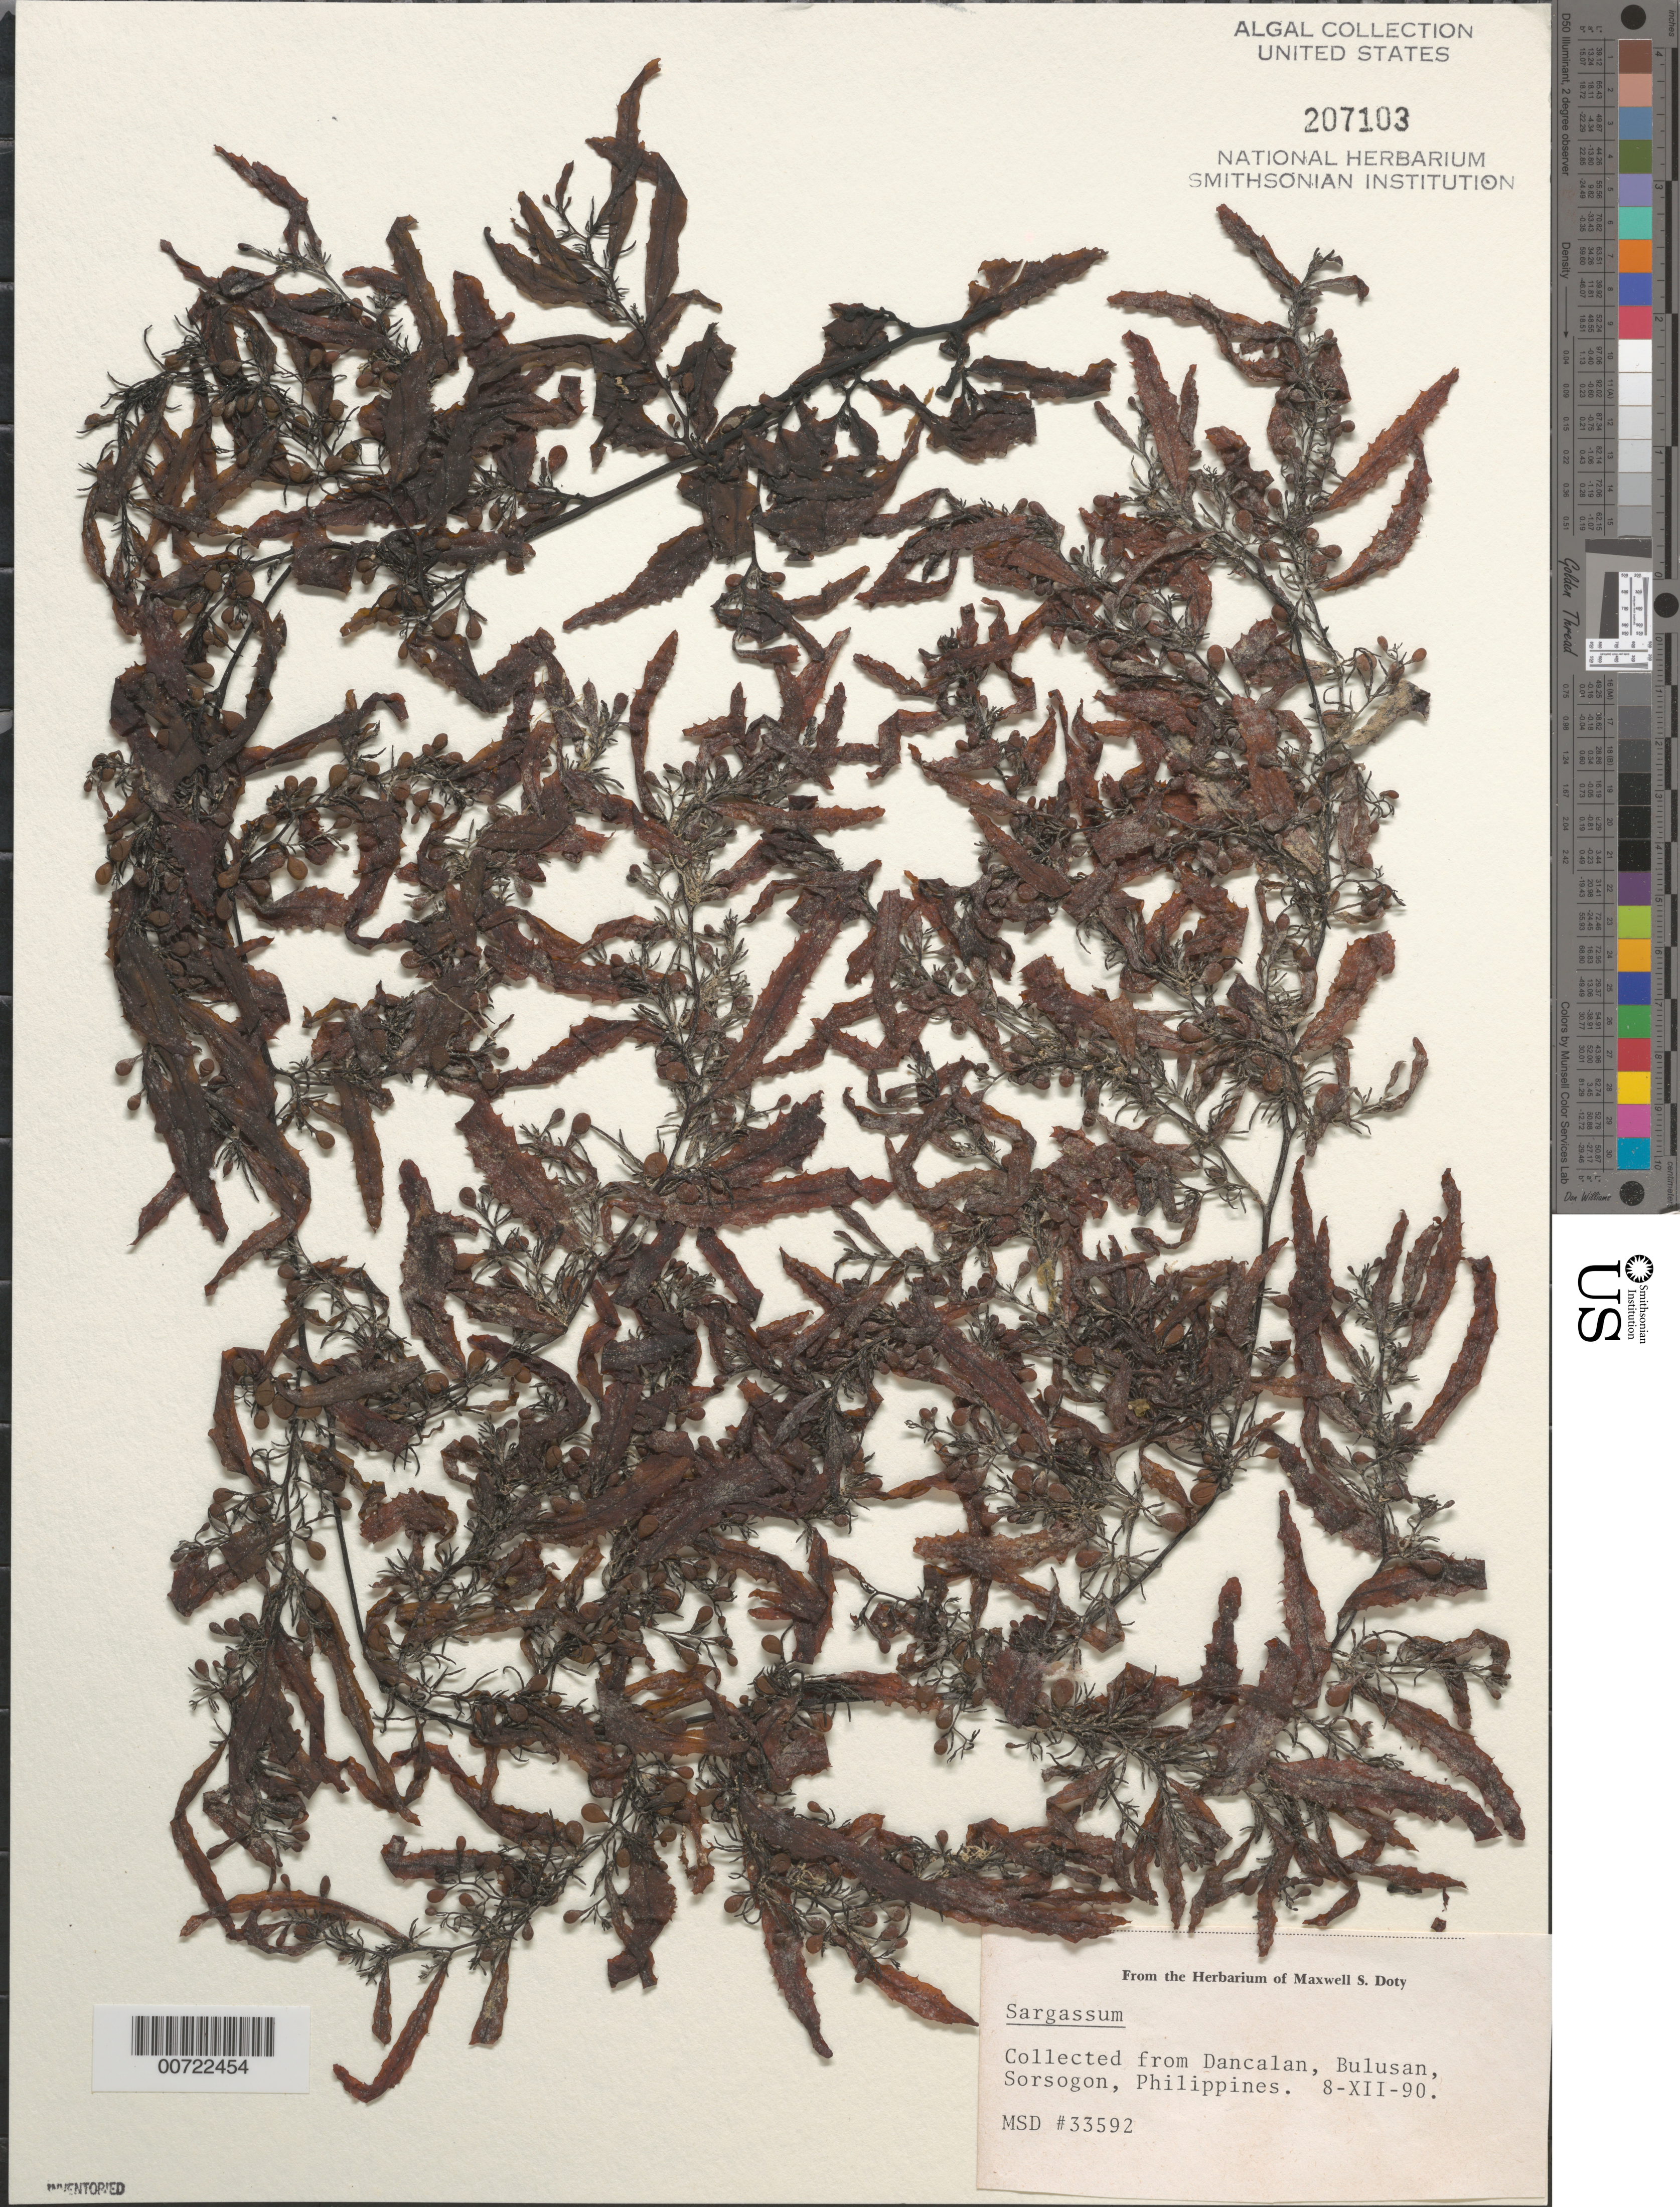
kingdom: Chromista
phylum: Ochrophyta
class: Phaeophyceae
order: Fucales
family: Sargassaceae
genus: Sargassum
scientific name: Sargassum sp.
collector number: MSD 33592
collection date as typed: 08 Dec 1990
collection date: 1990-12-08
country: Philippines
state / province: Bicol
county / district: Sorsogon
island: Luzon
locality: Dancalan, Bulusan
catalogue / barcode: US 207103